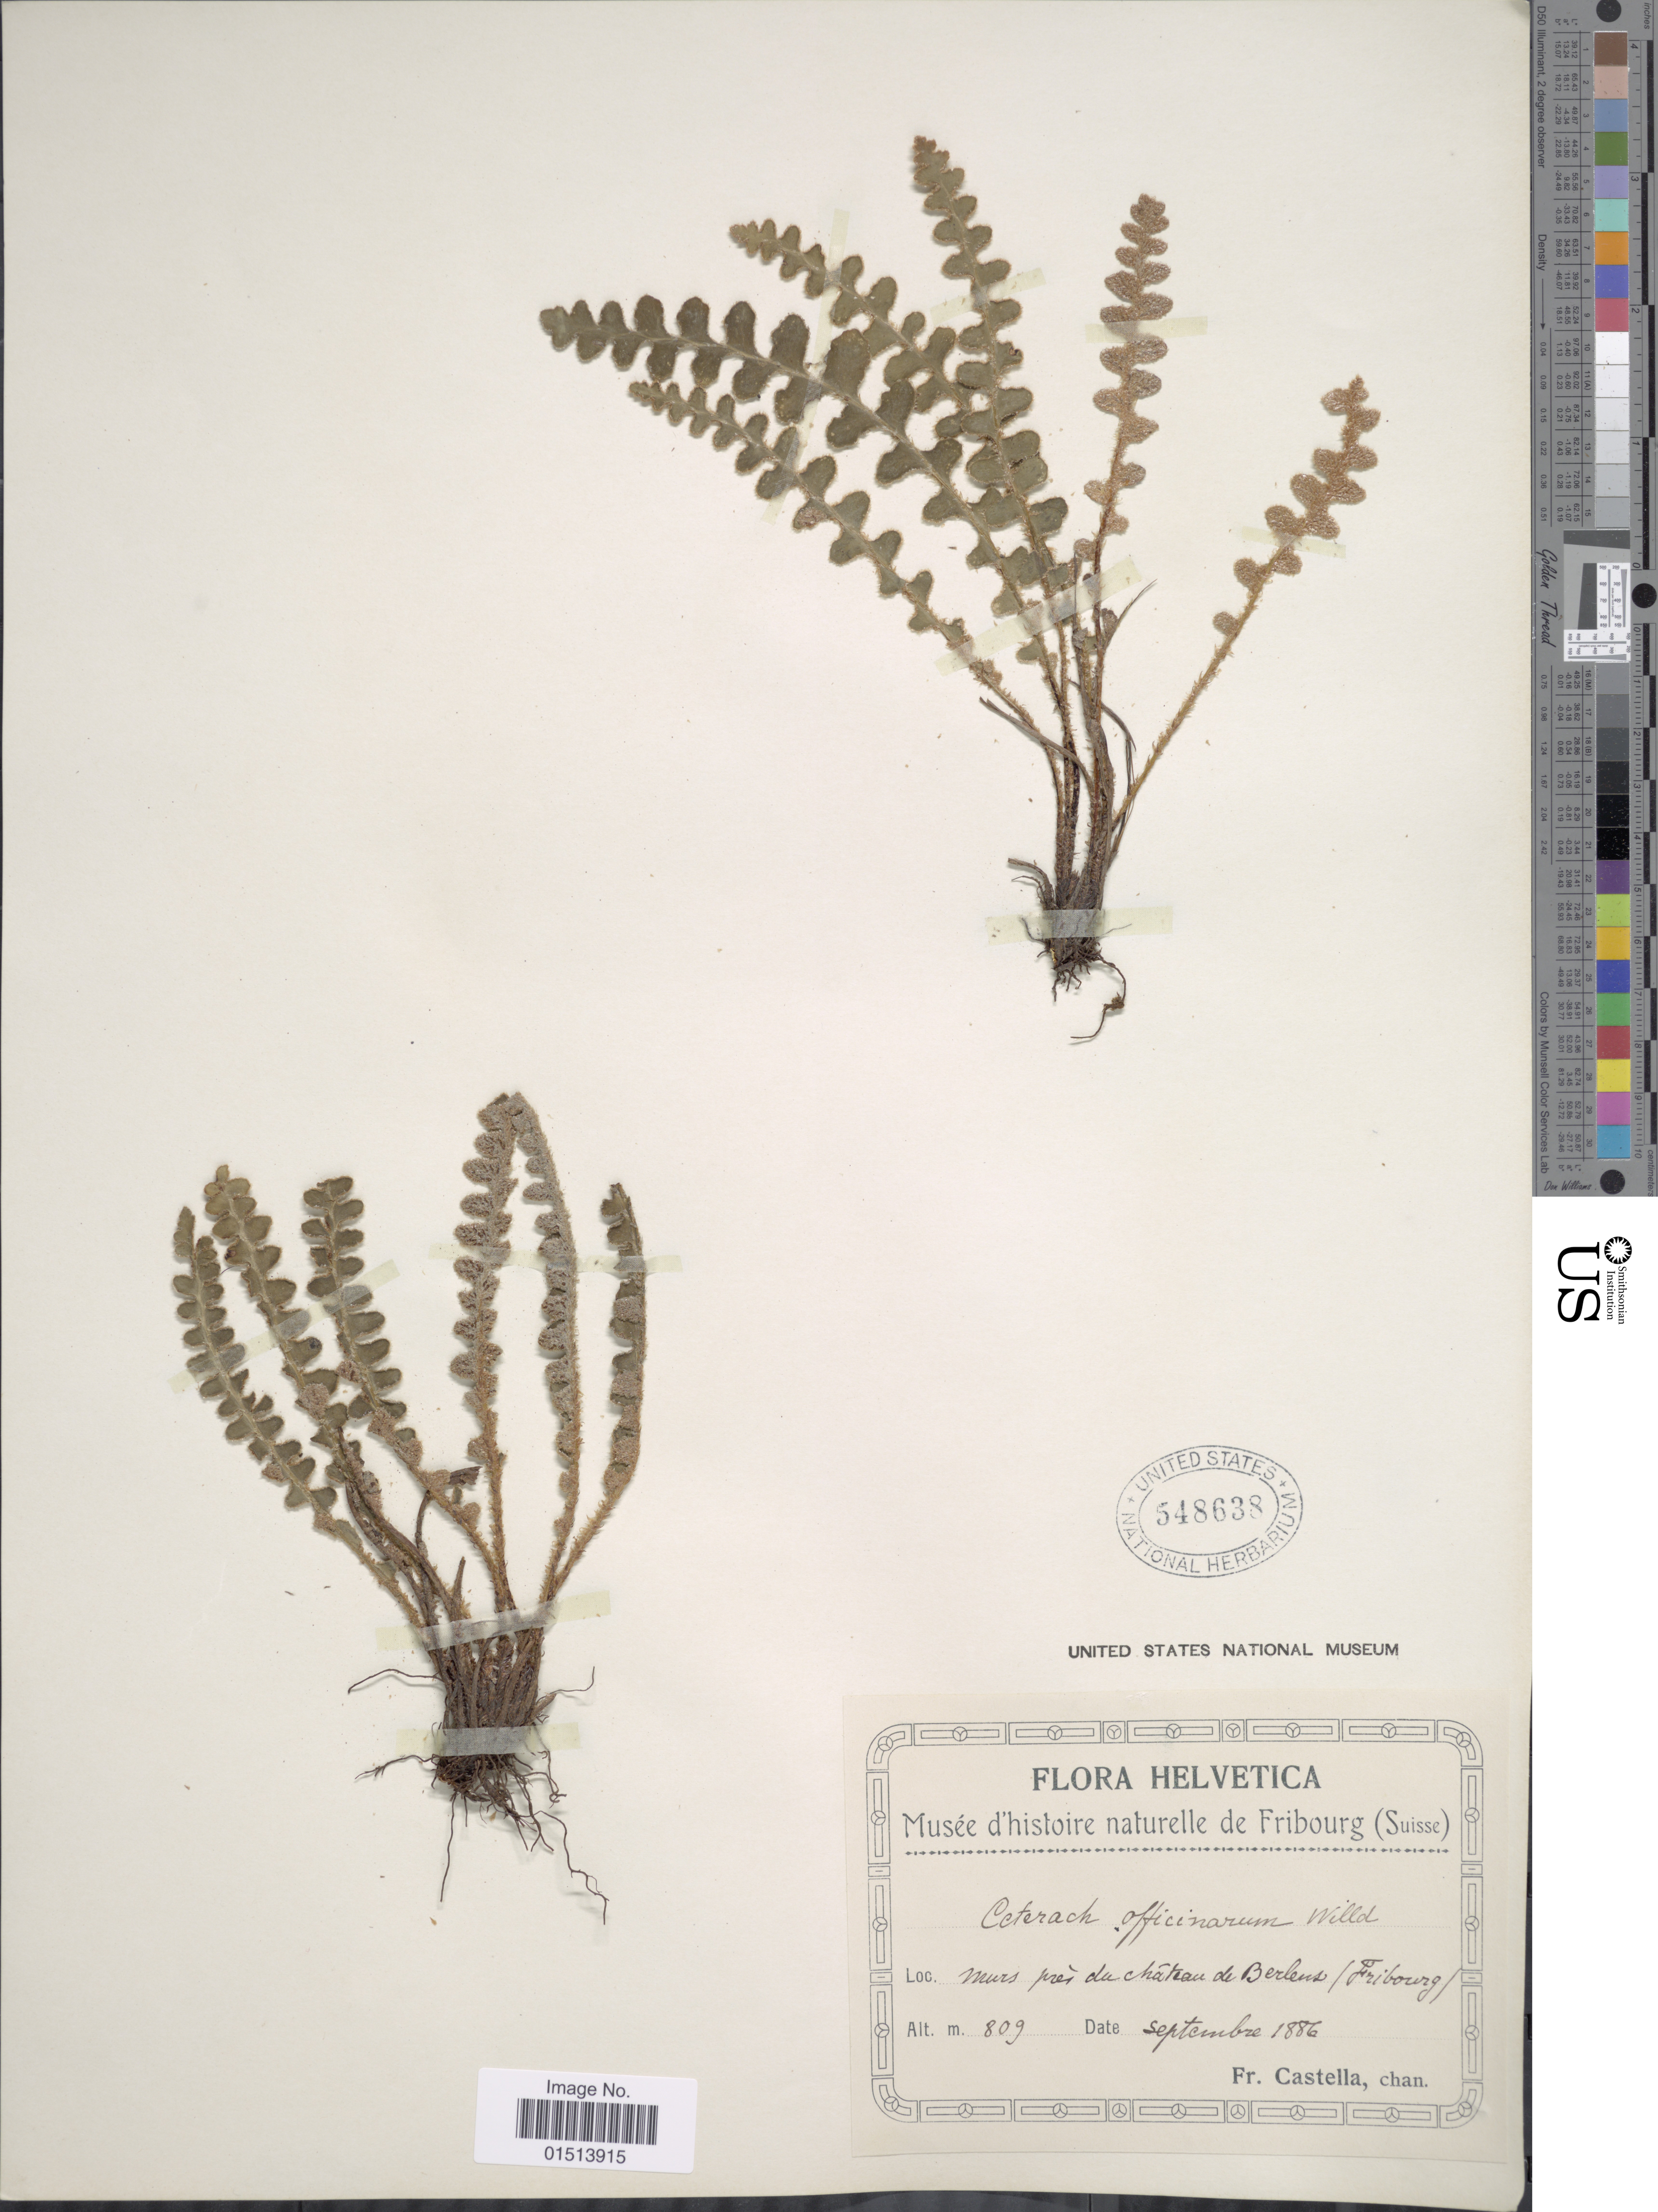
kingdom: Plantae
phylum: Tracheophyta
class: Polypodiopsida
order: Polypodiales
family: Aspleniaceae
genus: Asplenium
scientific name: Asplenium officinarum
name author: DC.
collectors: Fr. Castella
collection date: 1886-09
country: Switzerland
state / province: Fribourg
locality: Meurs prei du chateau de Berlens, Fribourg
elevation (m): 809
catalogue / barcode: US 548638